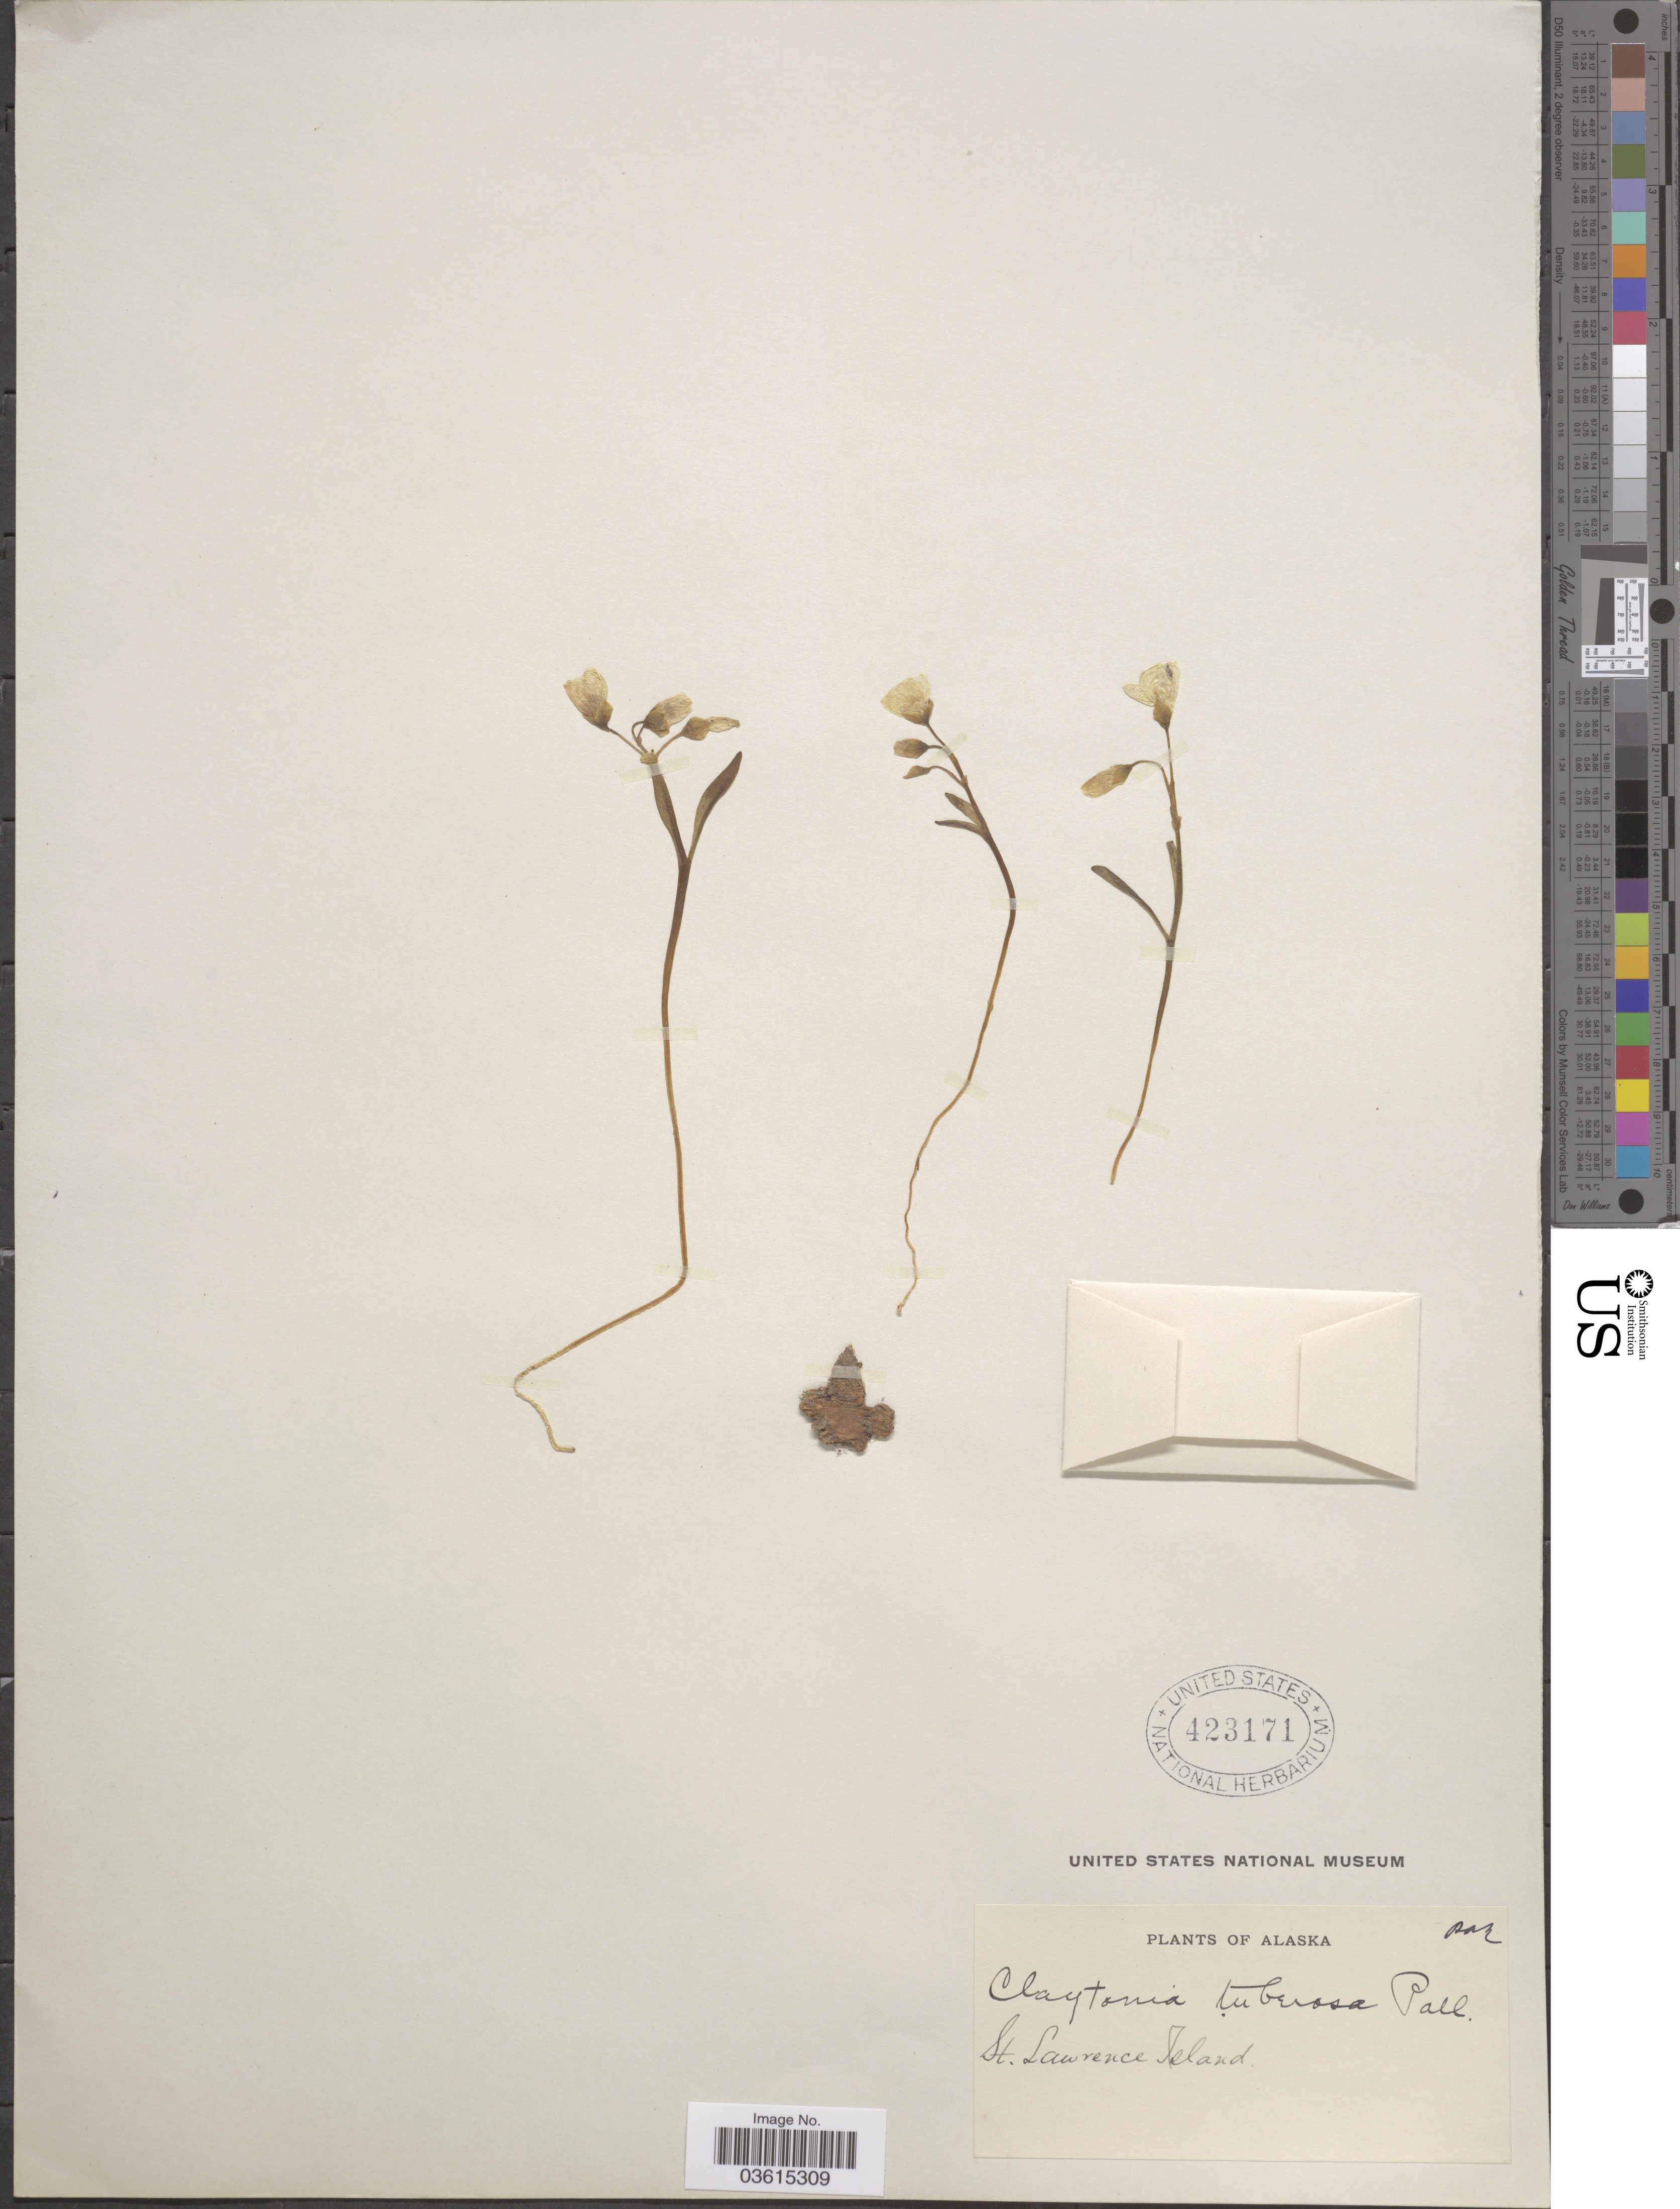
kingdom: Plantae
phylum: Tracheophyta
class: Magnoliopsida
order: Caryophyllales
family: Montiaceae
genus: Claytonia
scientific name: Claytonia tuberosa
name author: Pall. ex Willd.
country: United States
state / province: Alaska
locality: St. Lawrence Island.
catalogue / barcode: US 423171